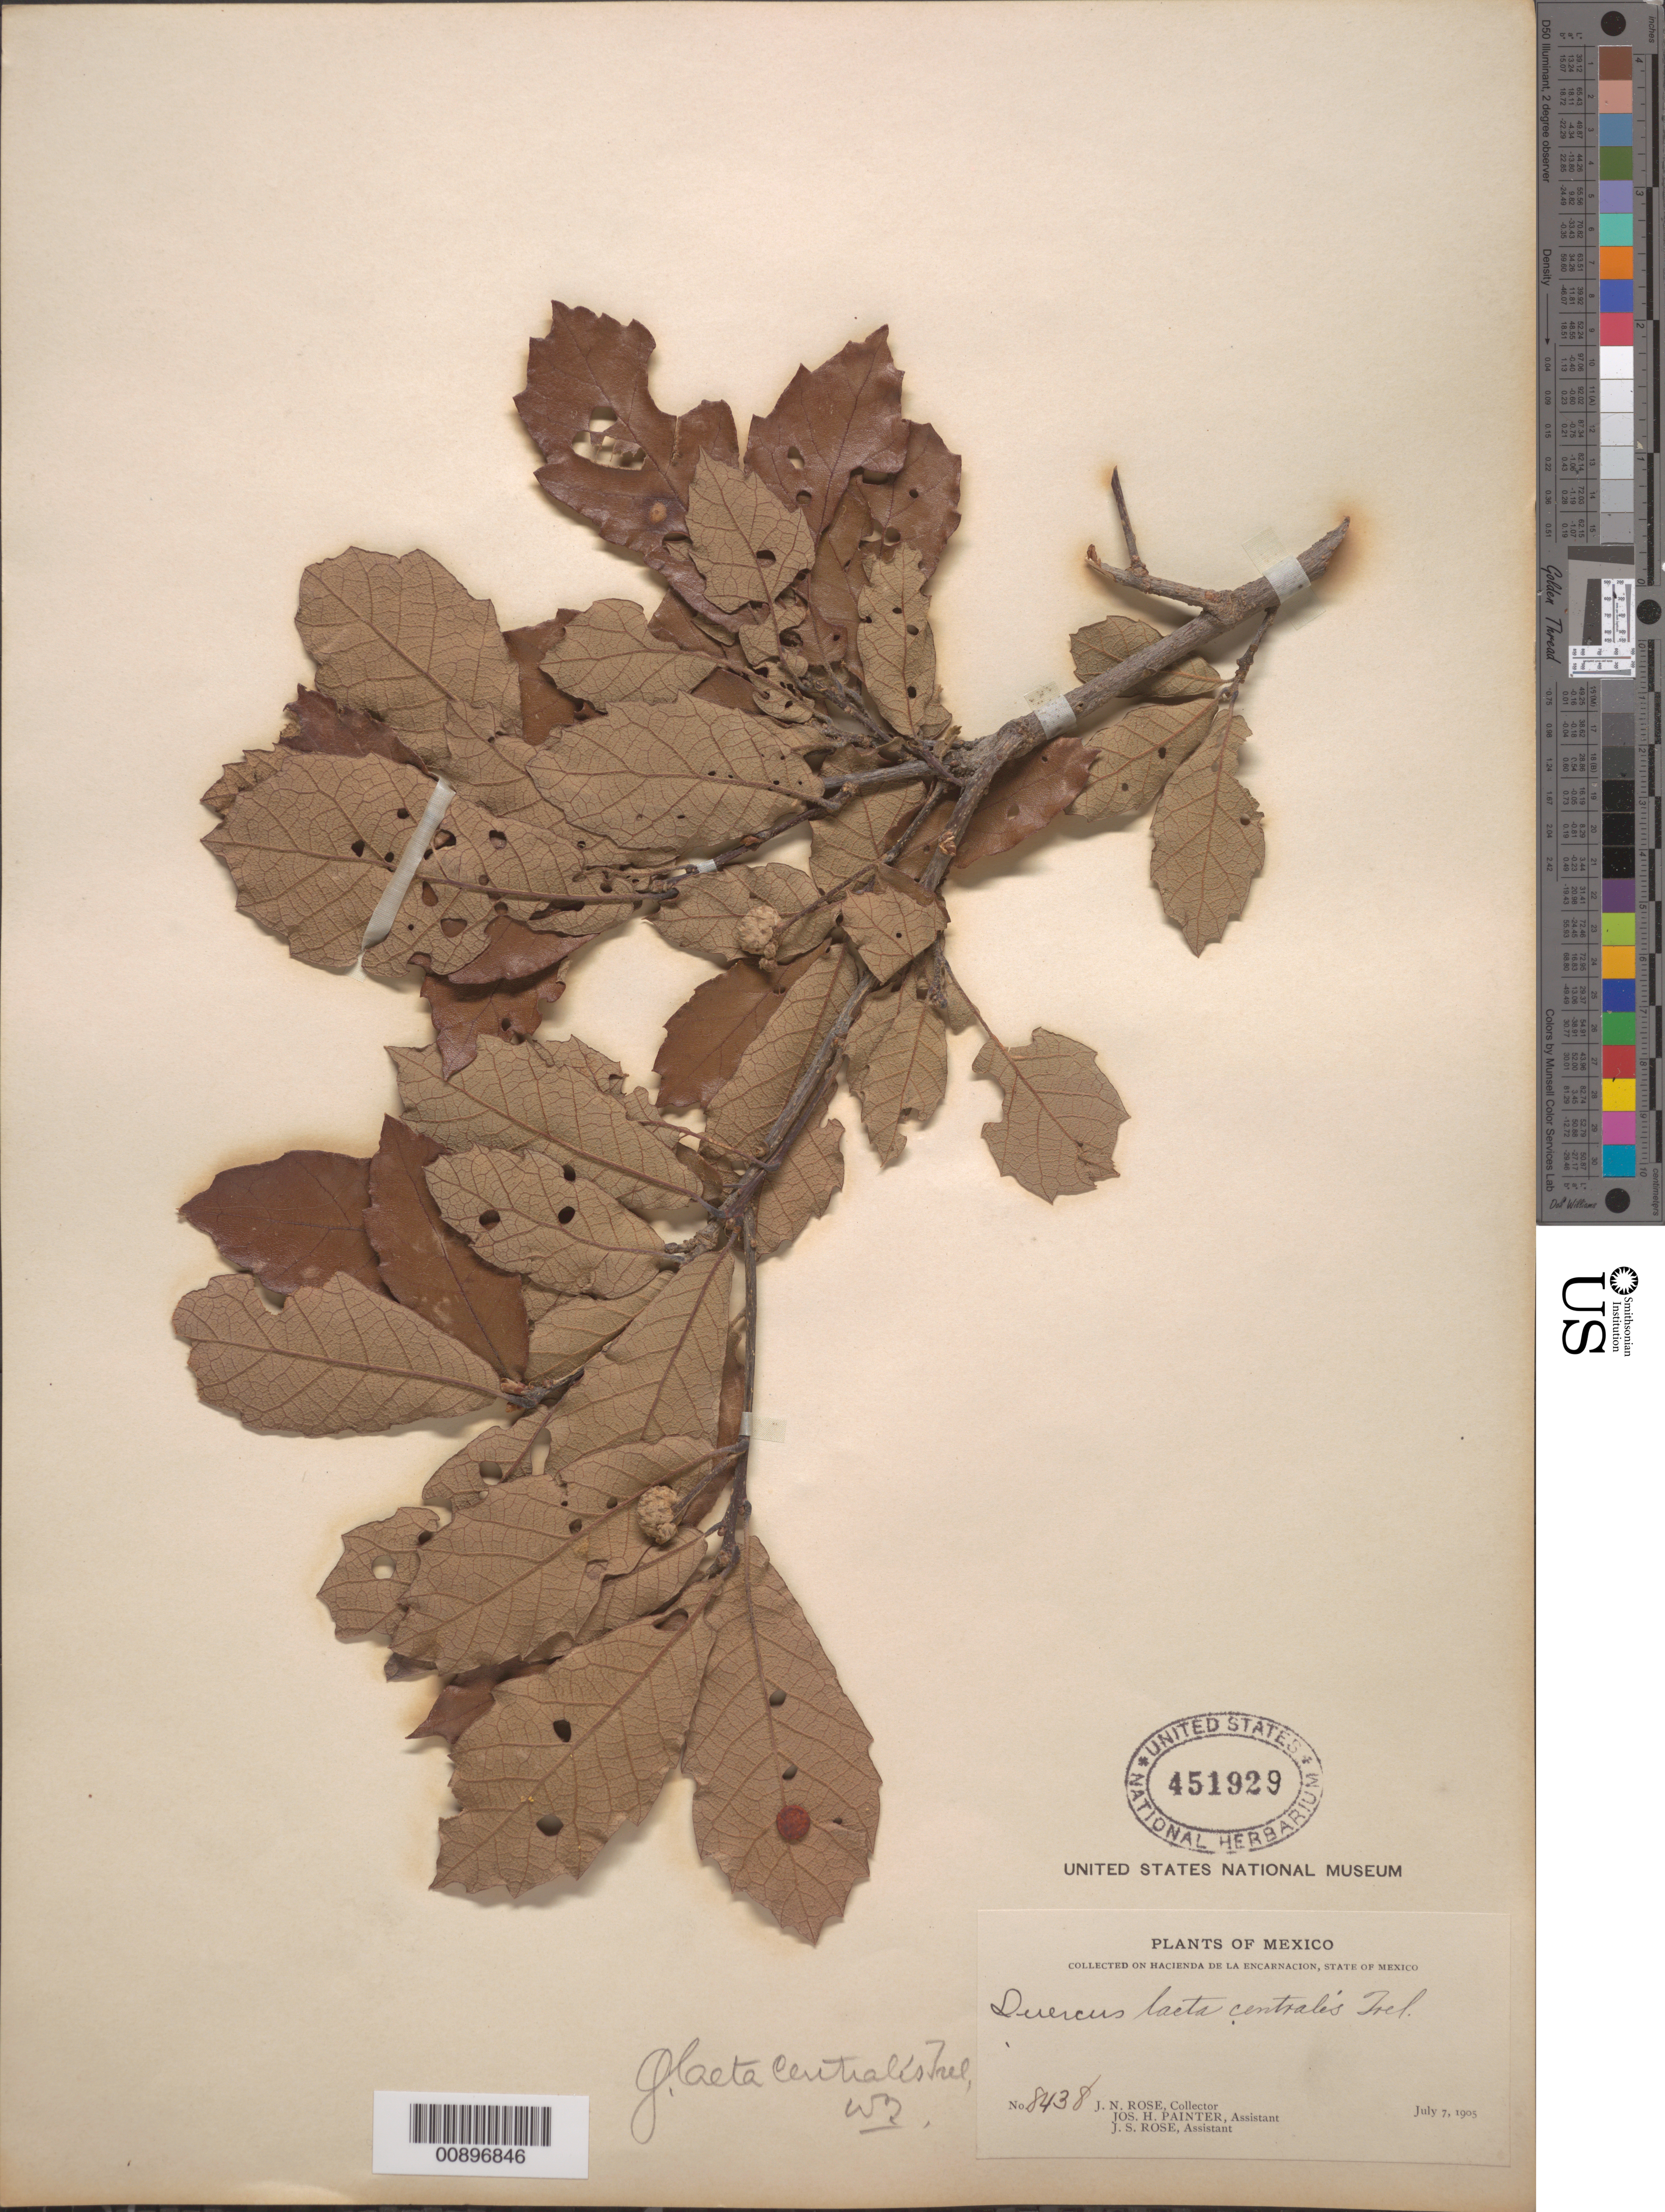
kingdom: Plantae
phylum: Tracheophyta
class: Magnoliopsida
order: Fagales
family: Fagaceae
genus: Quercus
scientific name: Quercus centralis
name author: Trel.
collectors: J. N. Rose, J. H. Painter & J. S. Rose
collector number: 8438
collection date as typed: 07 Jul 1905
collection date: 1905-07-07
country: Mexico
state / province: México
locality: Hacienda de la Encarnación, State of Mexico.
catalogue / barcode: US 451929